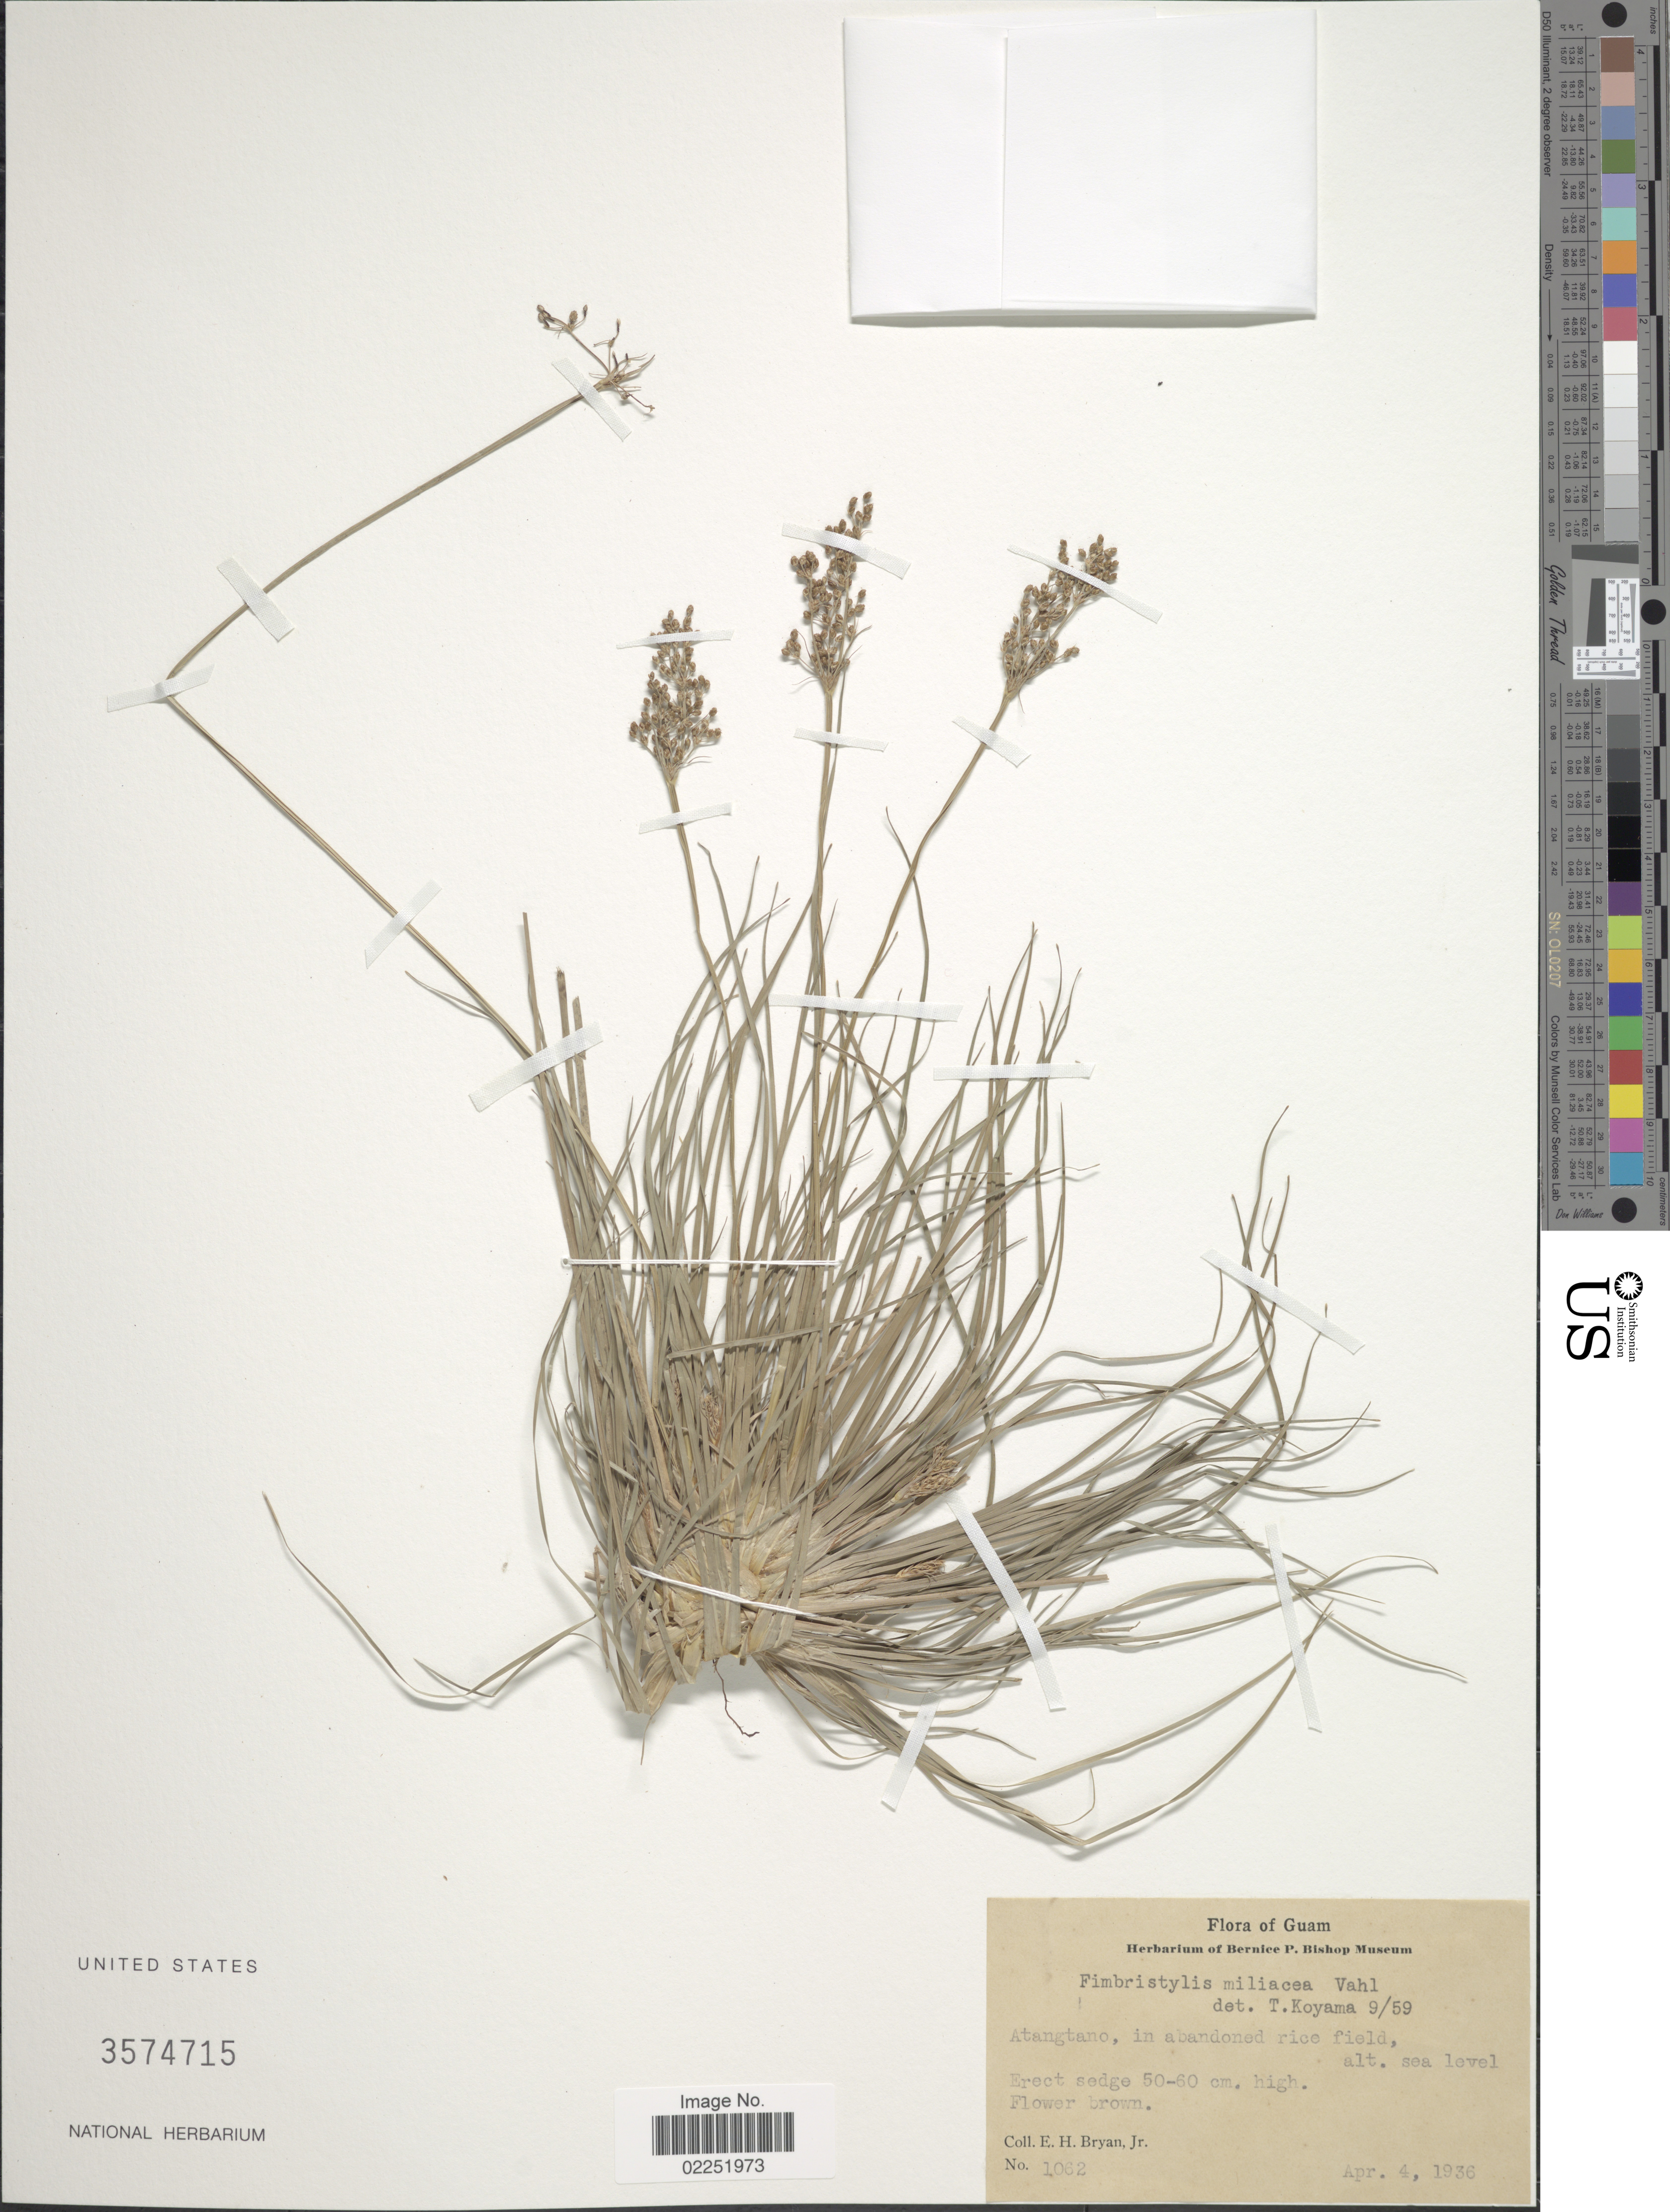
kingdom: Plantae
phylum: Tracheophyta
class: Liliopsida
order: Poales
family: Cyperaceae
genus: Fimbristylis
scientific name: Fimbristylis littoralis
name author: Gaudich.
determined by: Strong, M. T., (US), Smithsonian Institution - National Museum of Natural History (UNITED STATES)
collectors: E. Bryan Jr.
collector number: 1062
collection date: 1936-04-04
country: Guam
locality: Atangtano, in abandoned rice field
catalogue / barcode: US 3574715